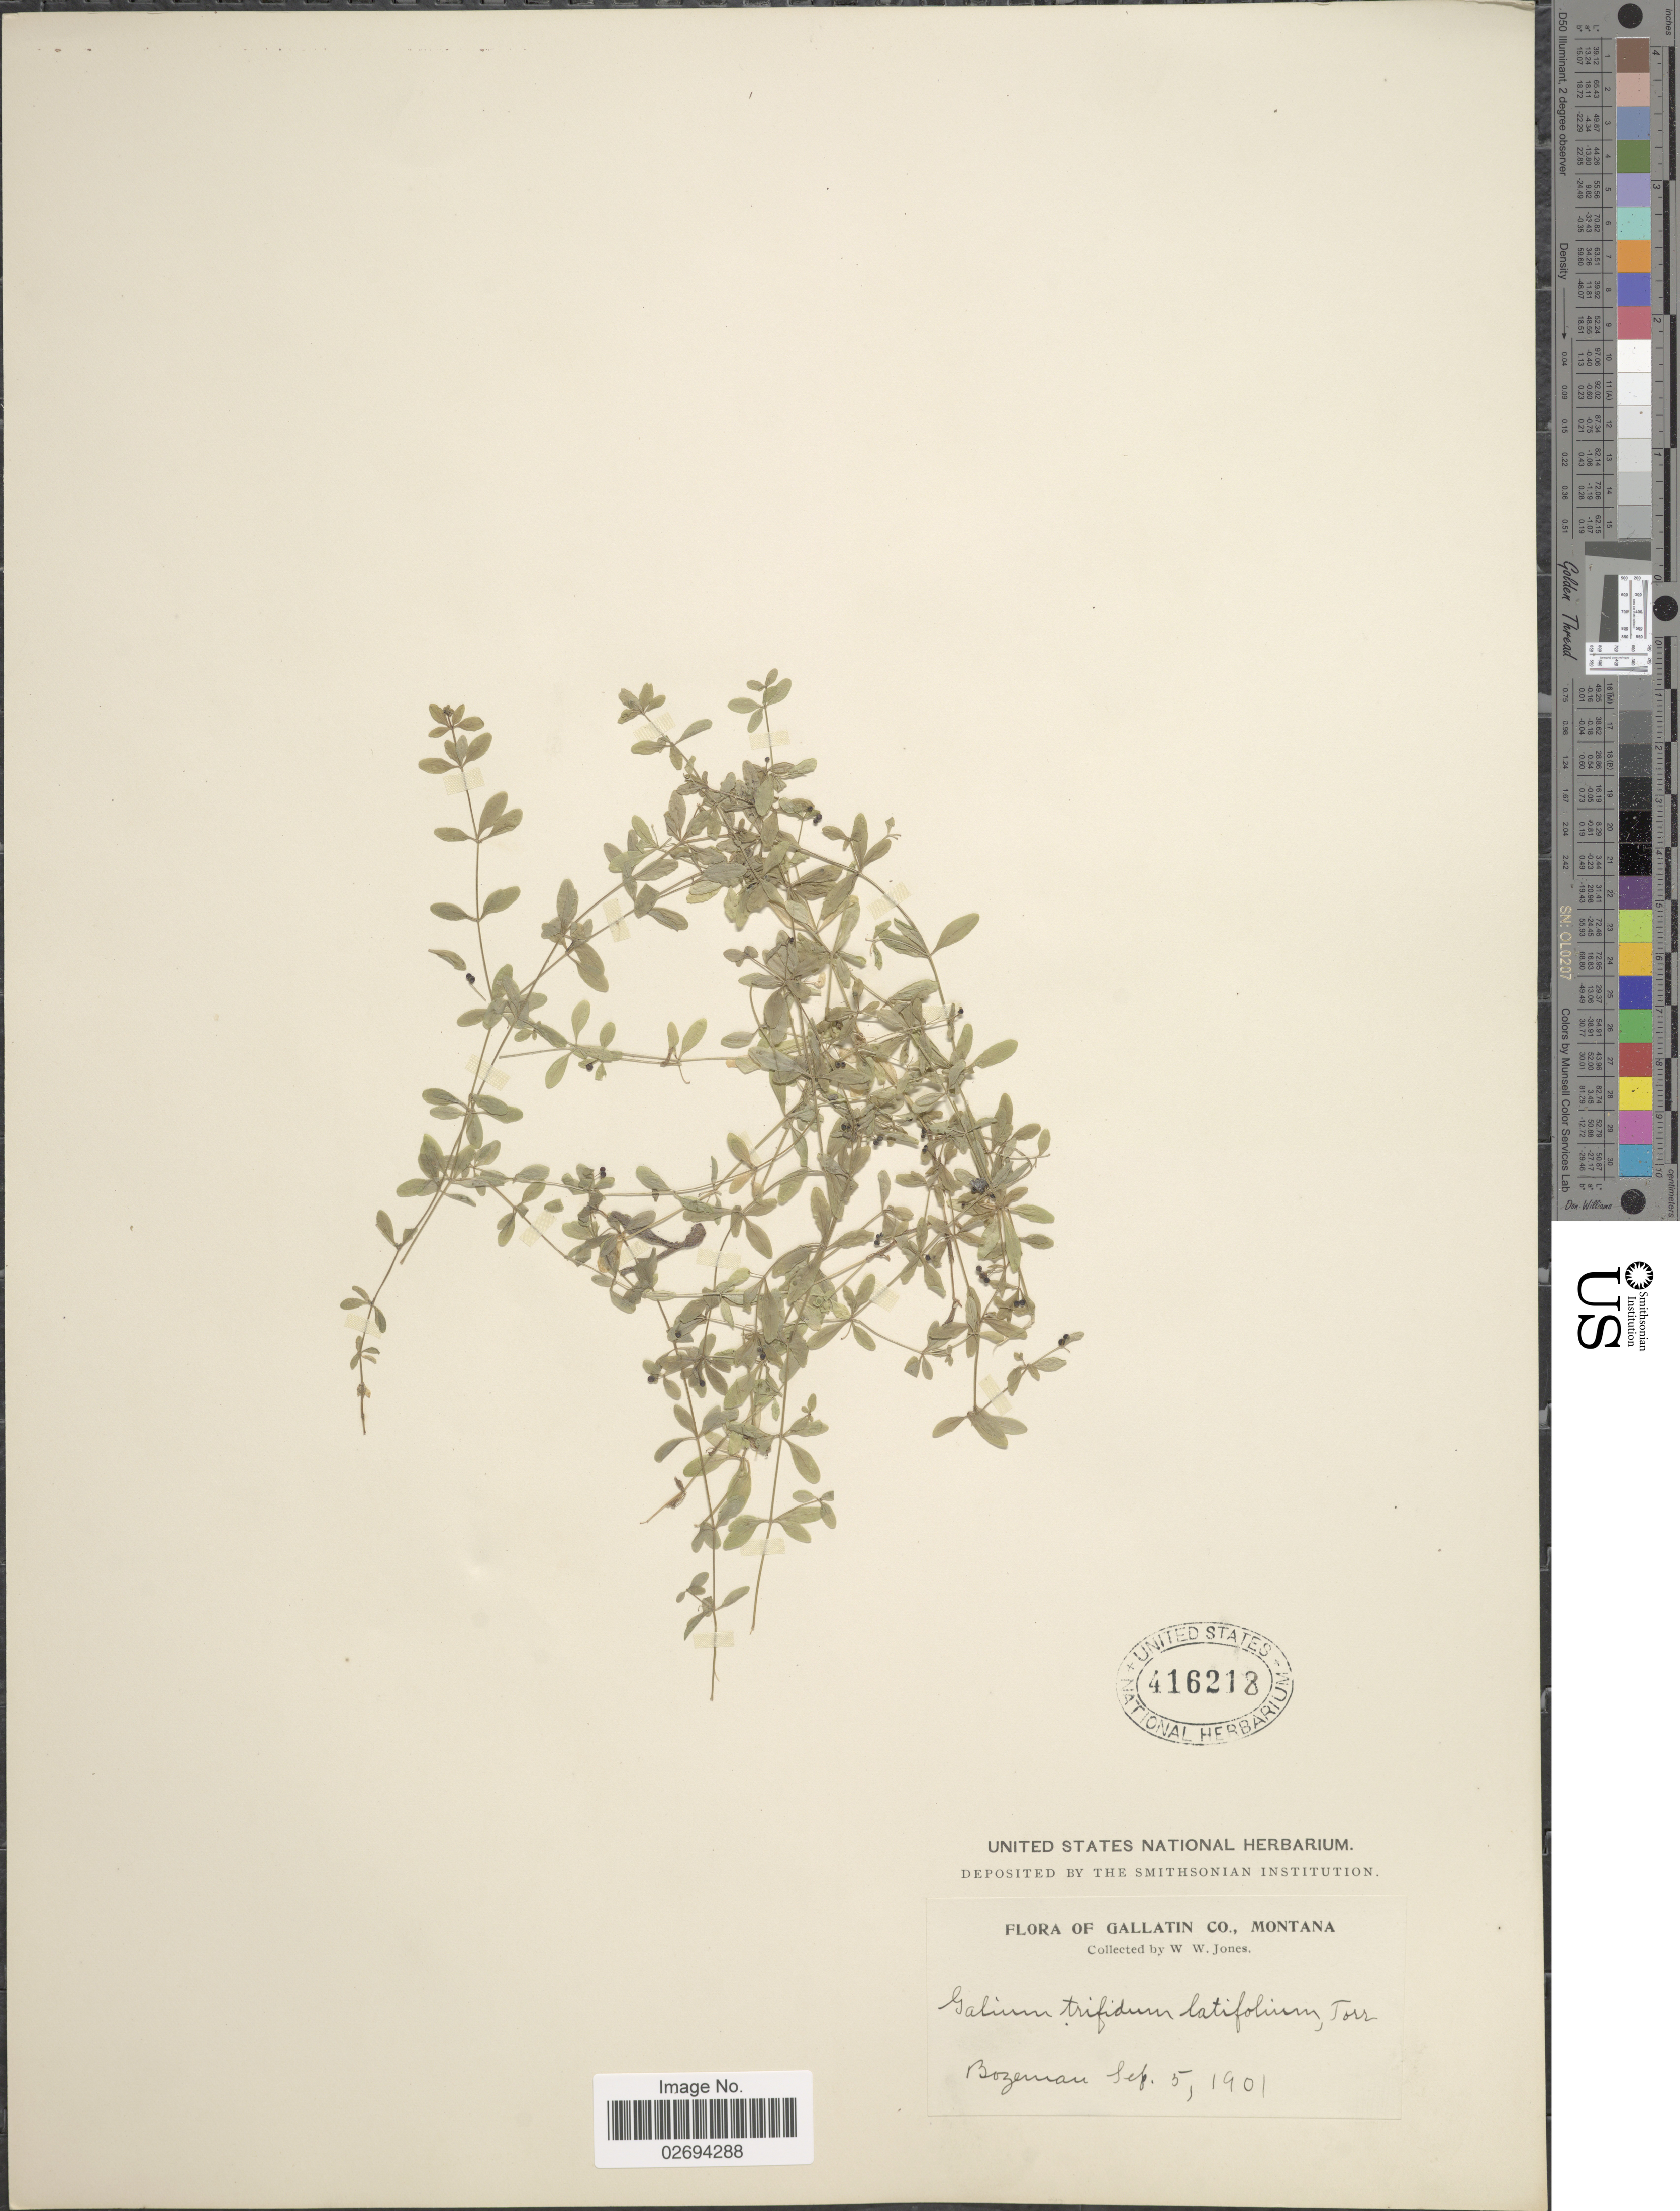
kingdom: Plantae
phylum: Tracheophyta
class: Magnoliopsida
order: Gentianales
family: Rubiaceae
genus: Galium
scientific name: Galium trifidum var. latifolium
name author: Torr.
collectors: W. W. Jones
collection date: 1901-09-05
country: United States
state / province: Montana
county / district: Gallatin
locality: Bozeman.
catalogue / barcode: US 416218